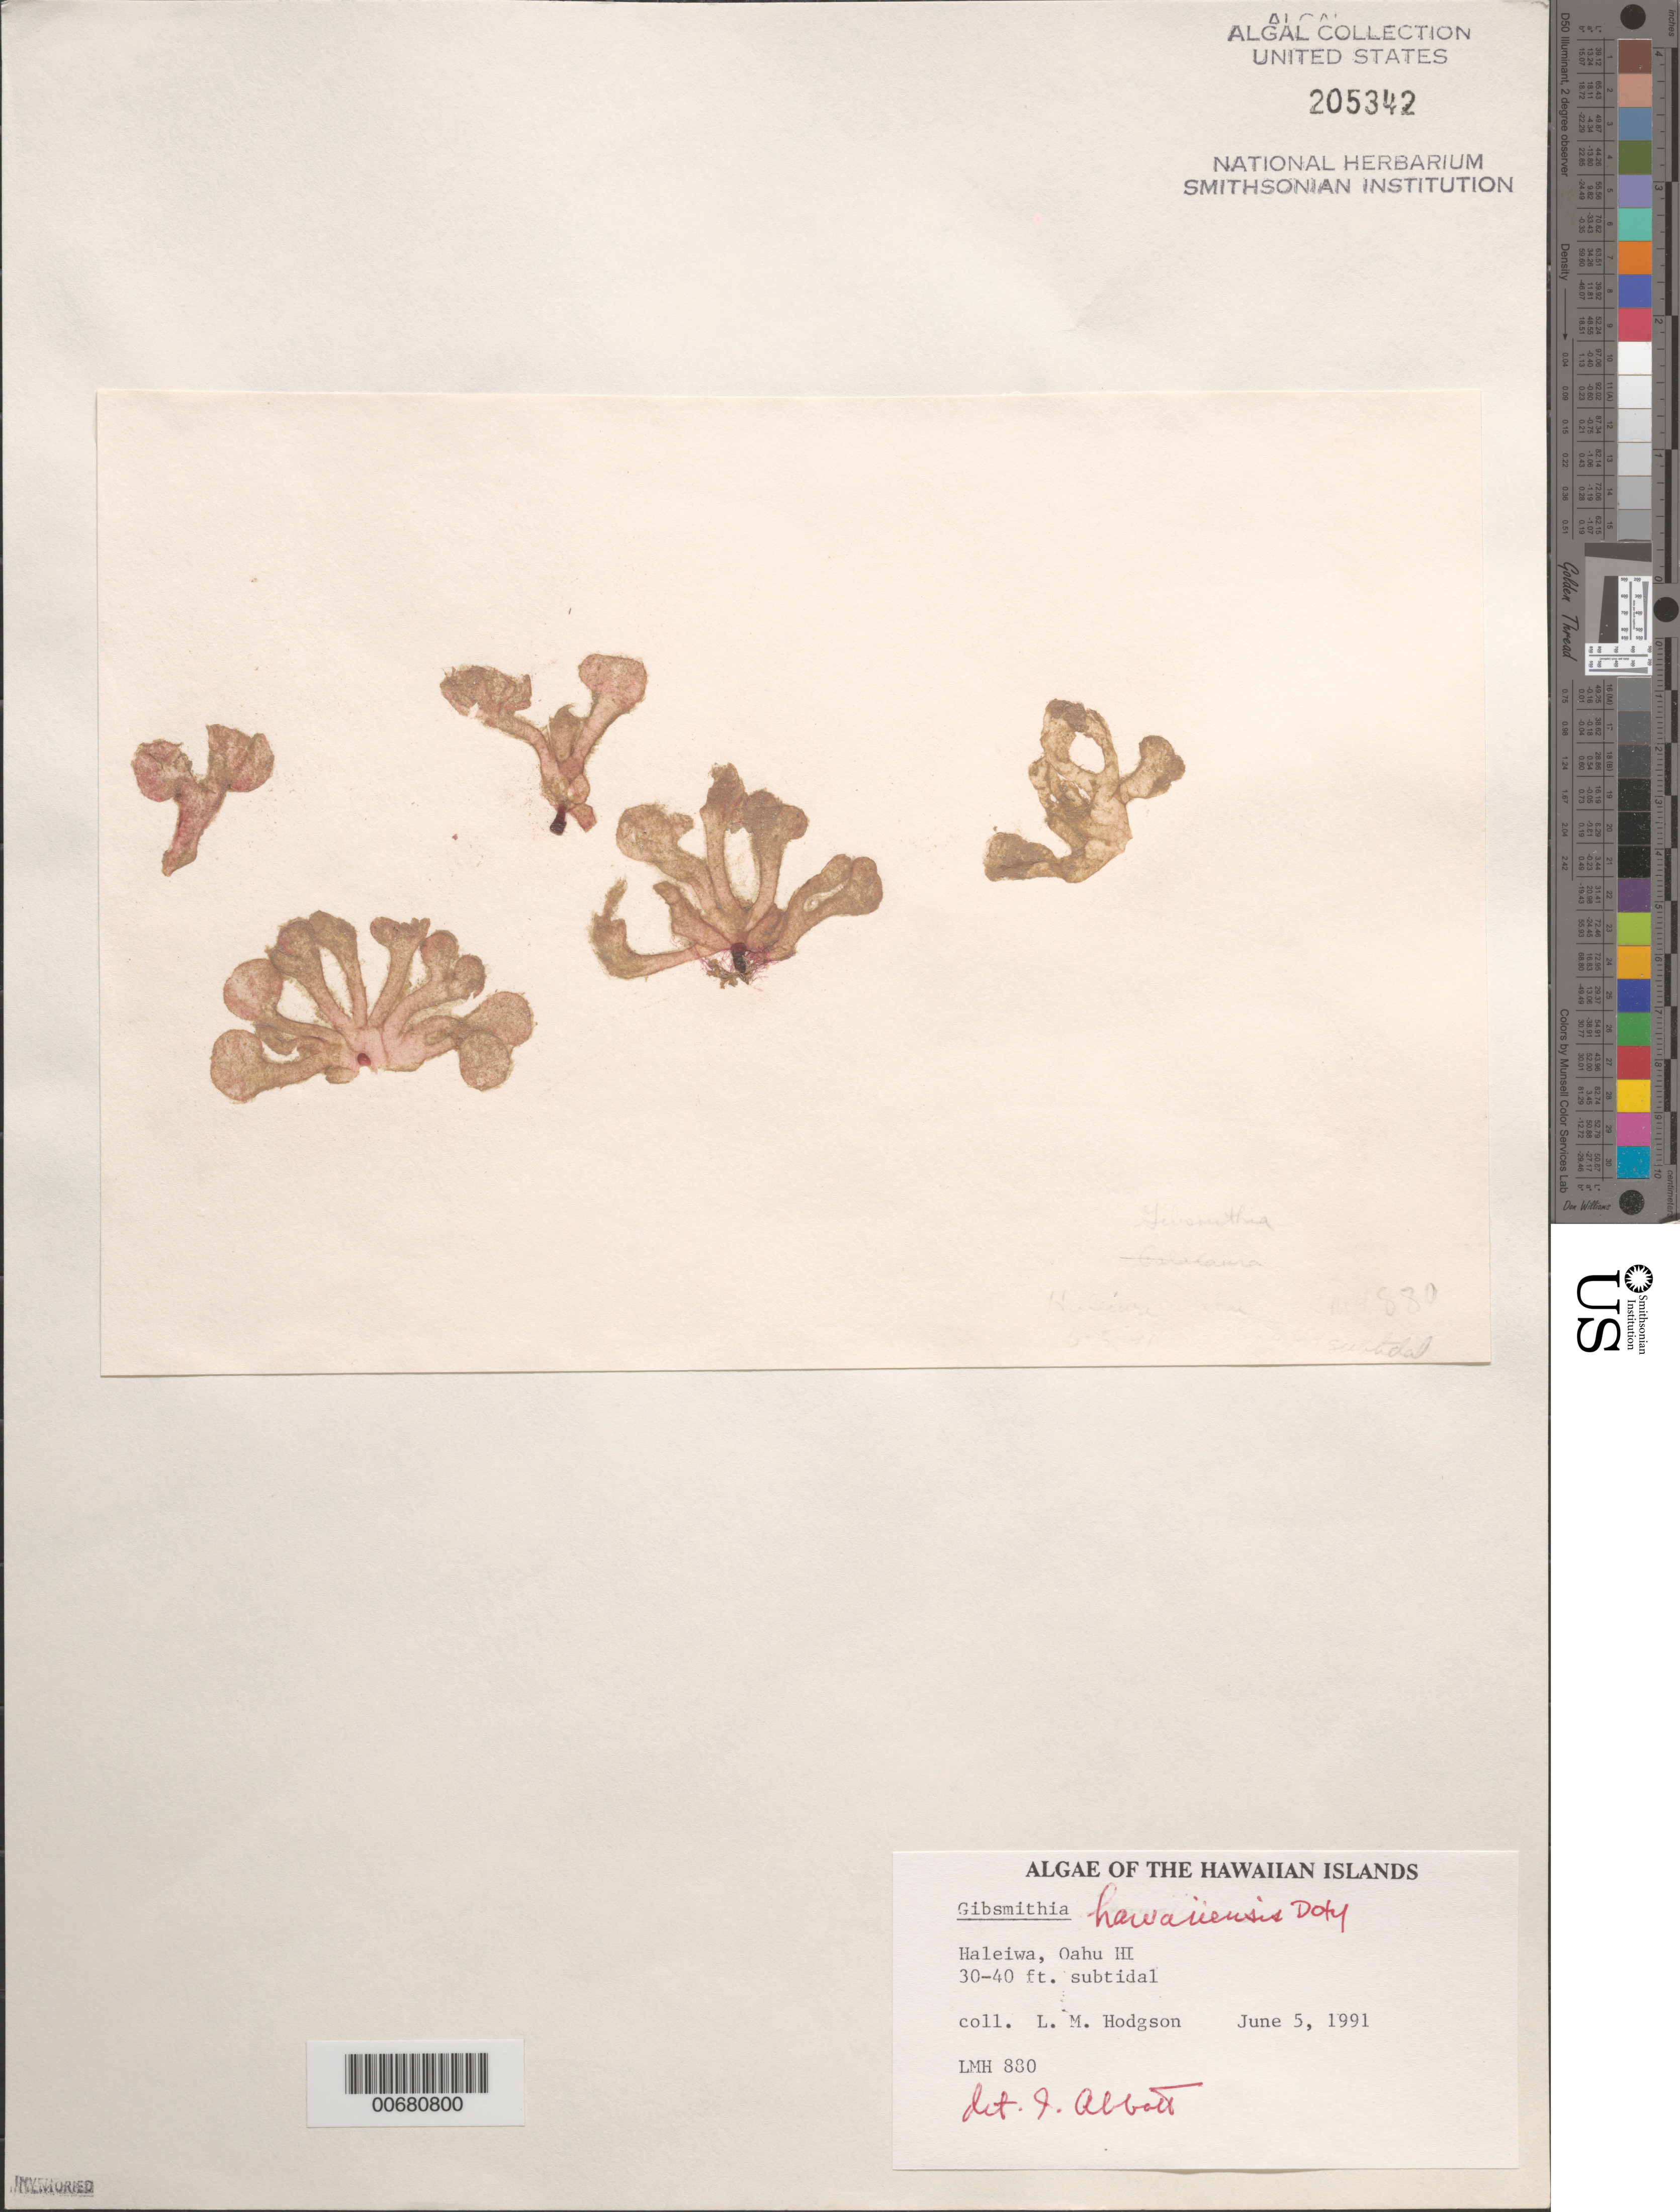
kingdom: Plantae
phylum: Rhodophyta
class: Florideophyceae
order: Gigartinales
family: Dumontiaceae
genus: Gibsmithia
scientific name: Gibsmithia hawaiiensis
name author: Doty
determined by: Abbott, Isabella A.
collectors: L. M. Hodgson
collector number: LMH 880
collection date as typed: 05 Jun 1991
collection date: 1991-06-05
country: United States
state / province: Hawaii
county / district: Honolulu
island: Oahu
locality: Haleiwa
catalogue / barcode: US 205342